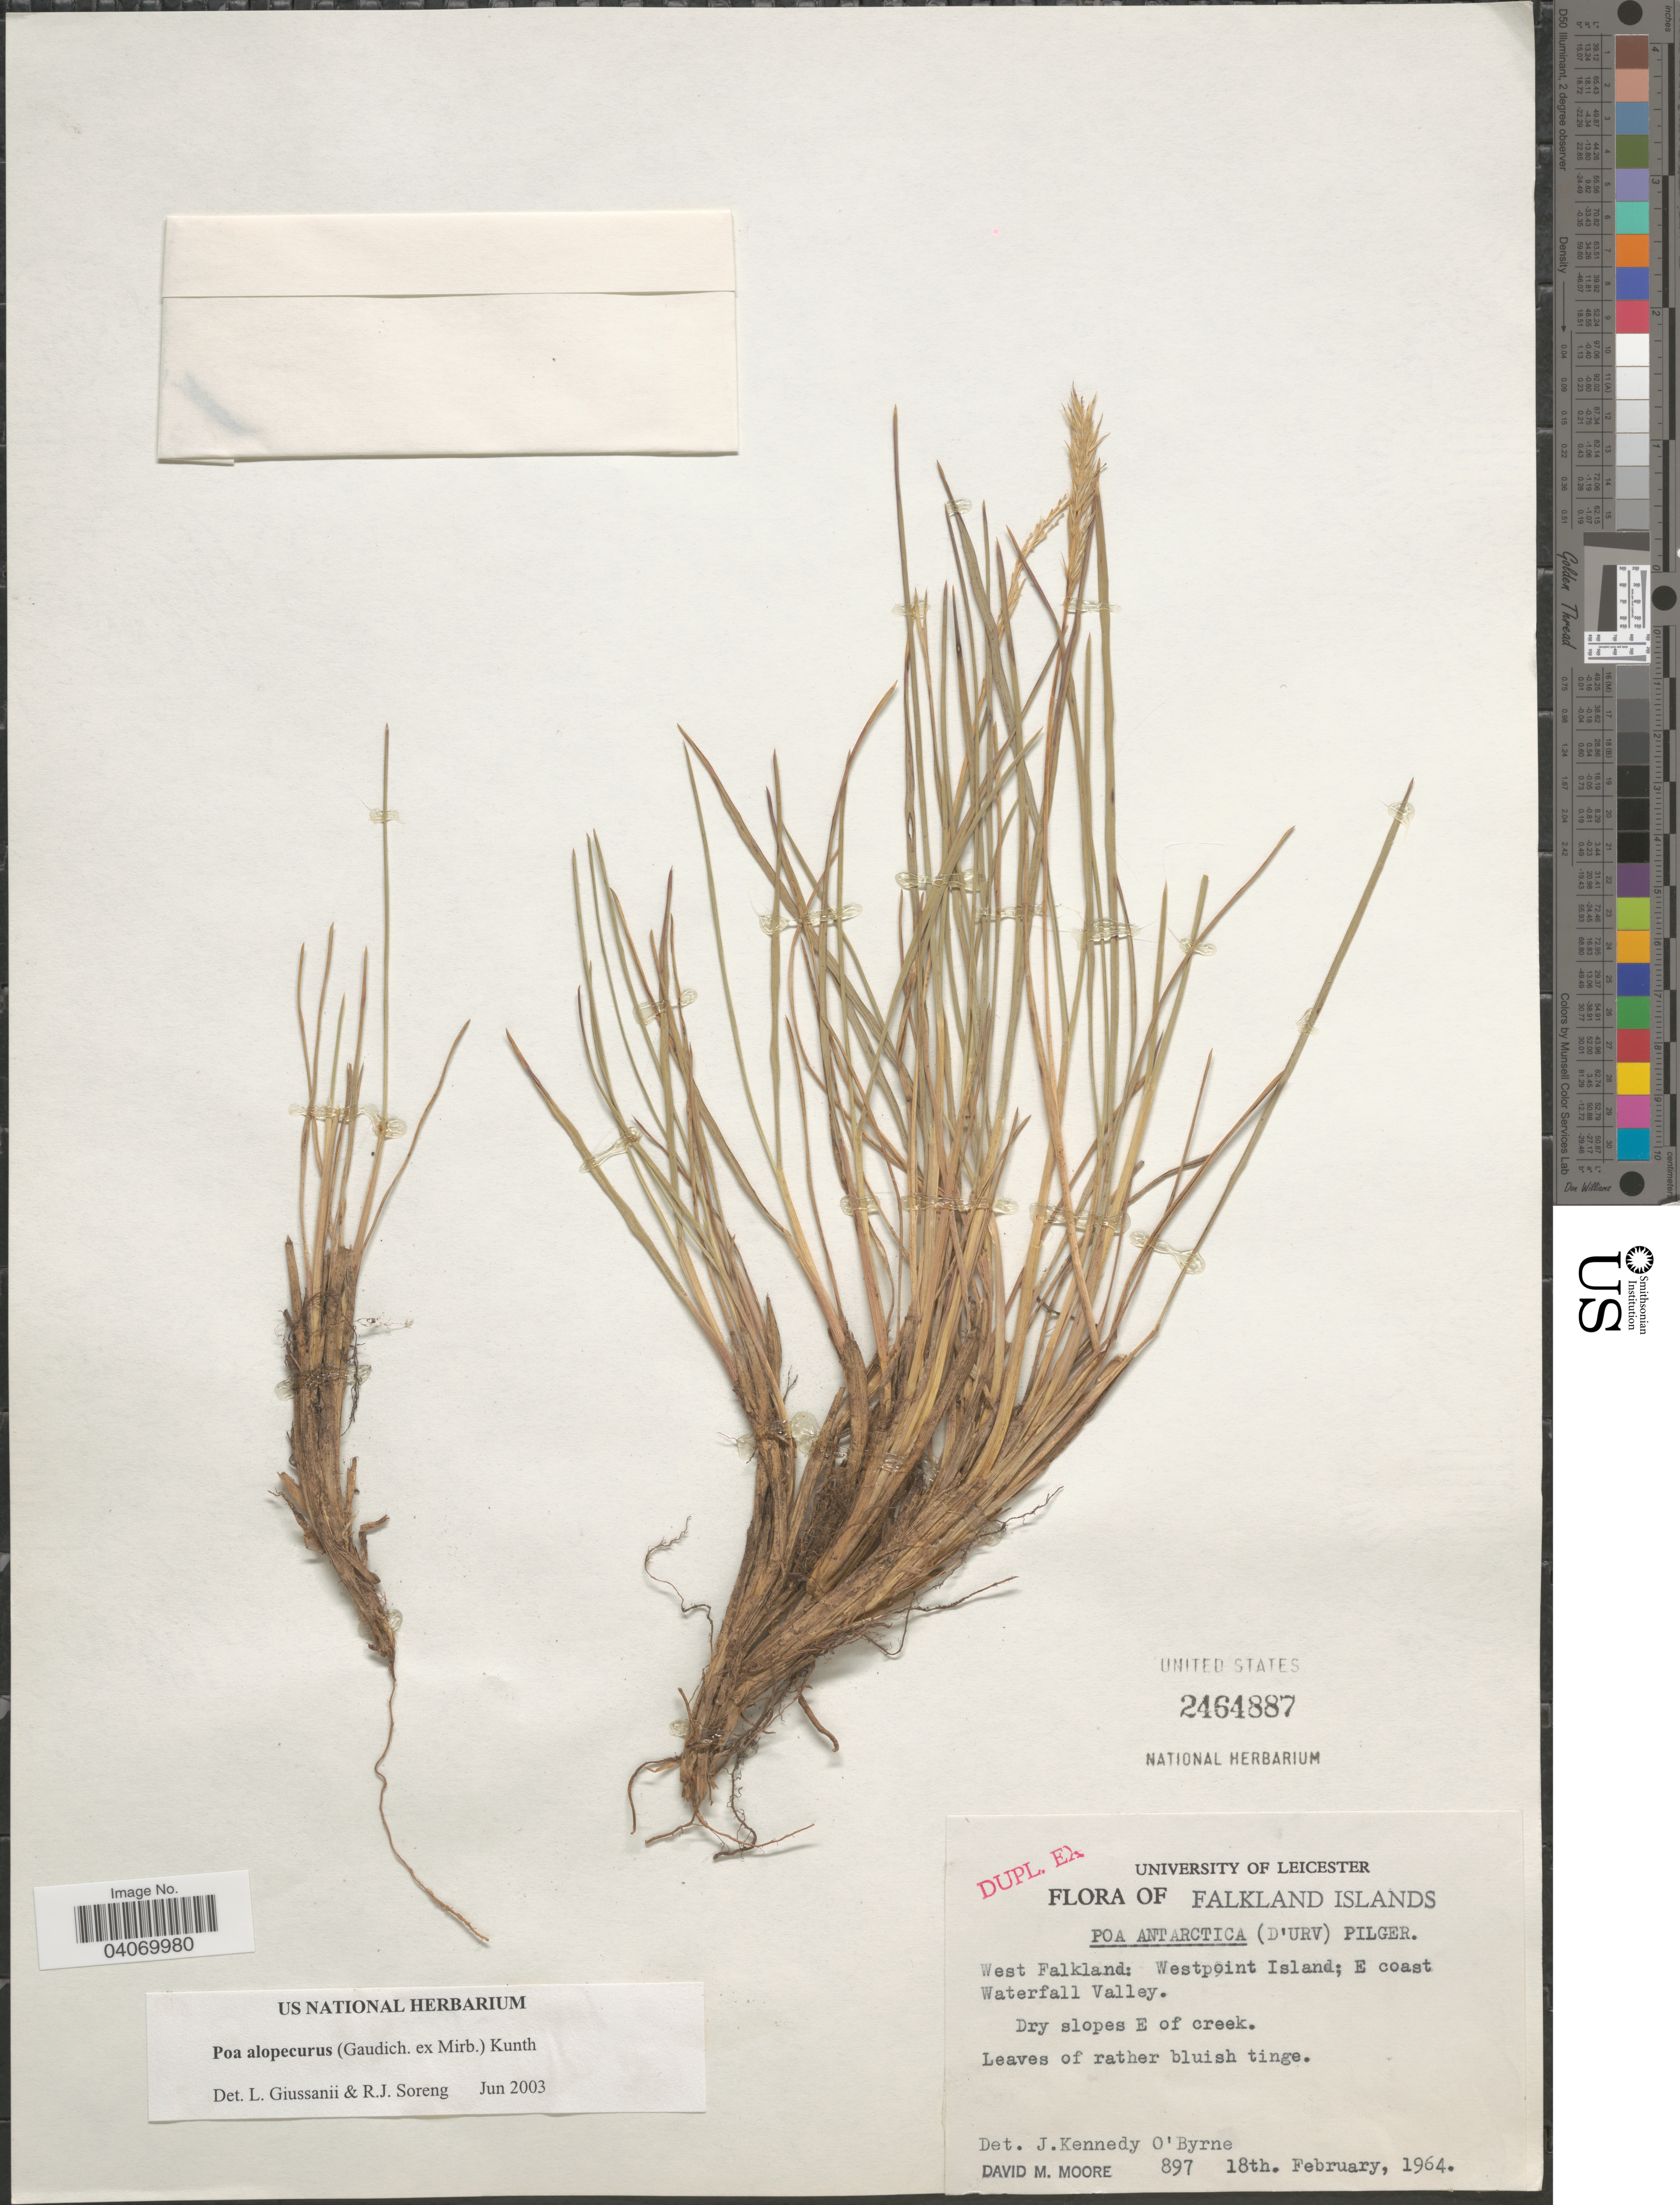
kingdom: Plantae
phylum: Tracheophyta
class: Liliopsida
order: Poales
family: Poaceae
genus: Poa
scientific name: Poa alopecurus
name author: (Gaudich. ex Mirb.) Kunth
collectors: D. Moore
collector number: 897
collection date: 1964-02-18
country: Falkland Islands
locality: West Falkland: Westpoint Island; E coast Waterfall Valley. Dry slopes E of creek.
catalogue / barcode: US 2464887